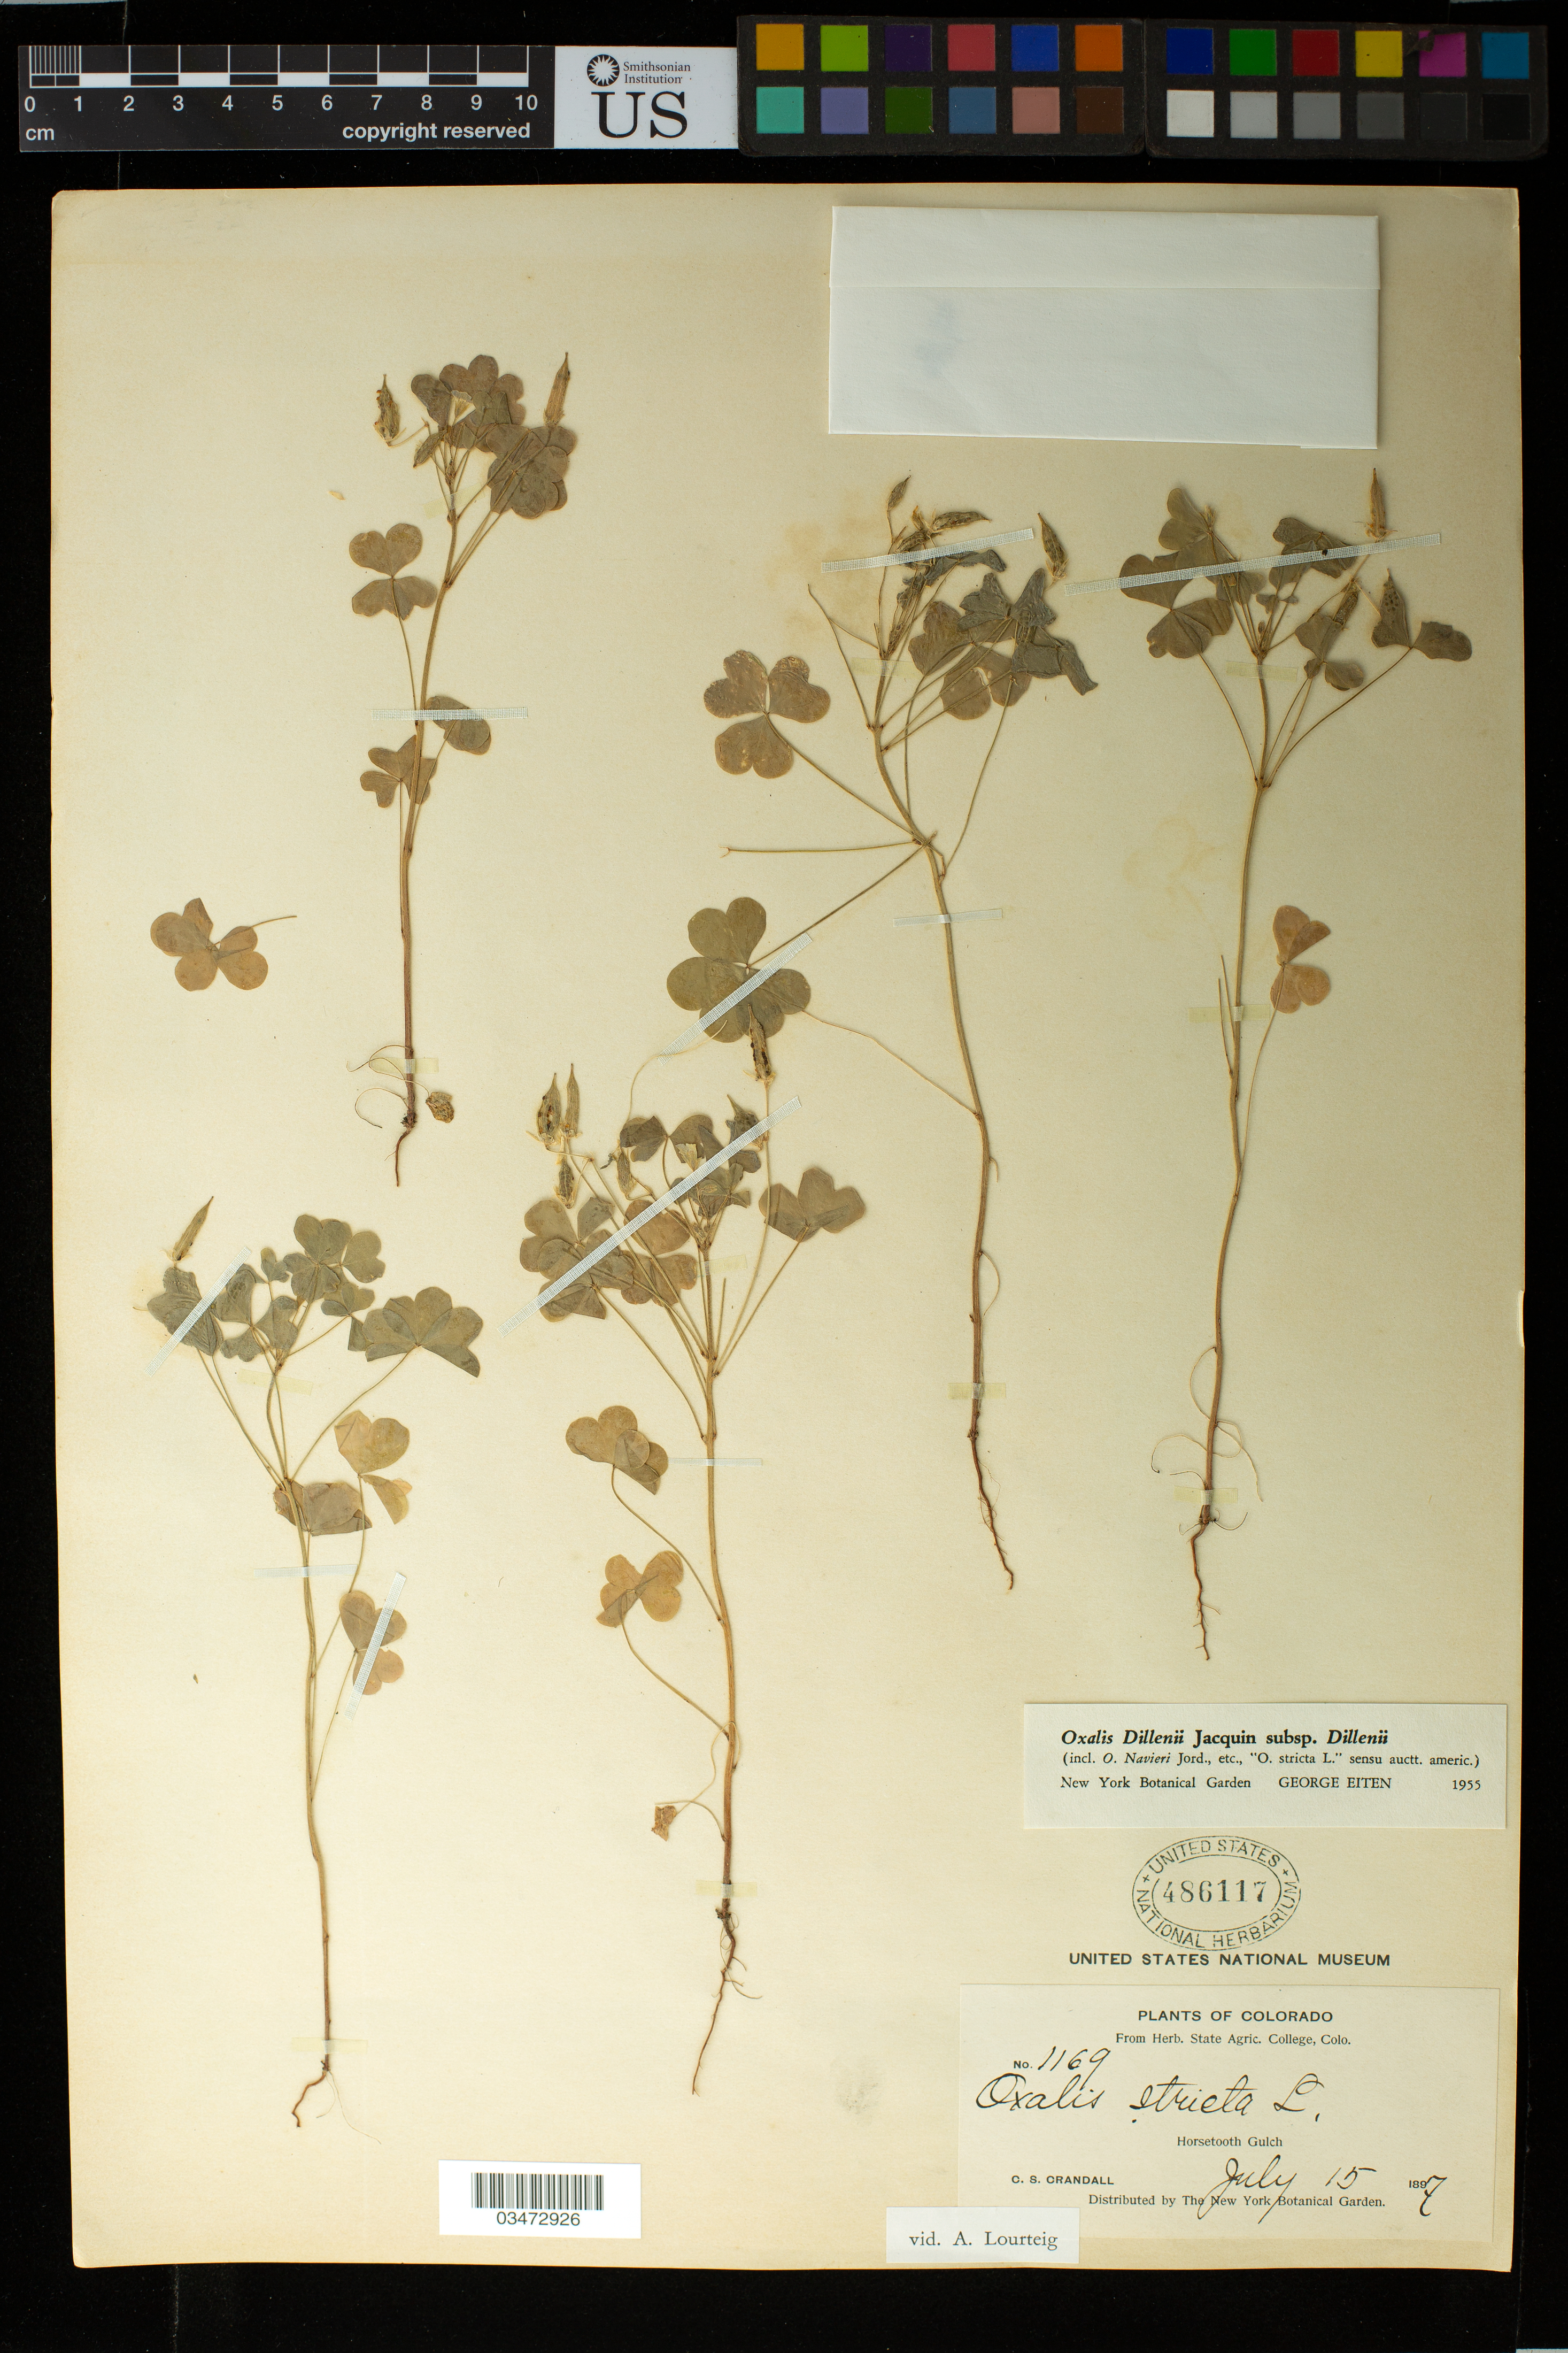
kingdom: Plantae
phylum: Tracheophyta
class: Magnoliopsida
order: Oxalidales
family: Oxalidaceae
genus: Oxalis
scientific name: Oxalis dillenii subsp. dillenii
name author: Jacq.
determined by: Eiten, G.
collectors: C. Crandall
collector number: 1169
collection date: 1897-07-15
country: United States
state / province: Colorado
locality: Horsetooth Gulch.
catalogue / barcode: US 486117